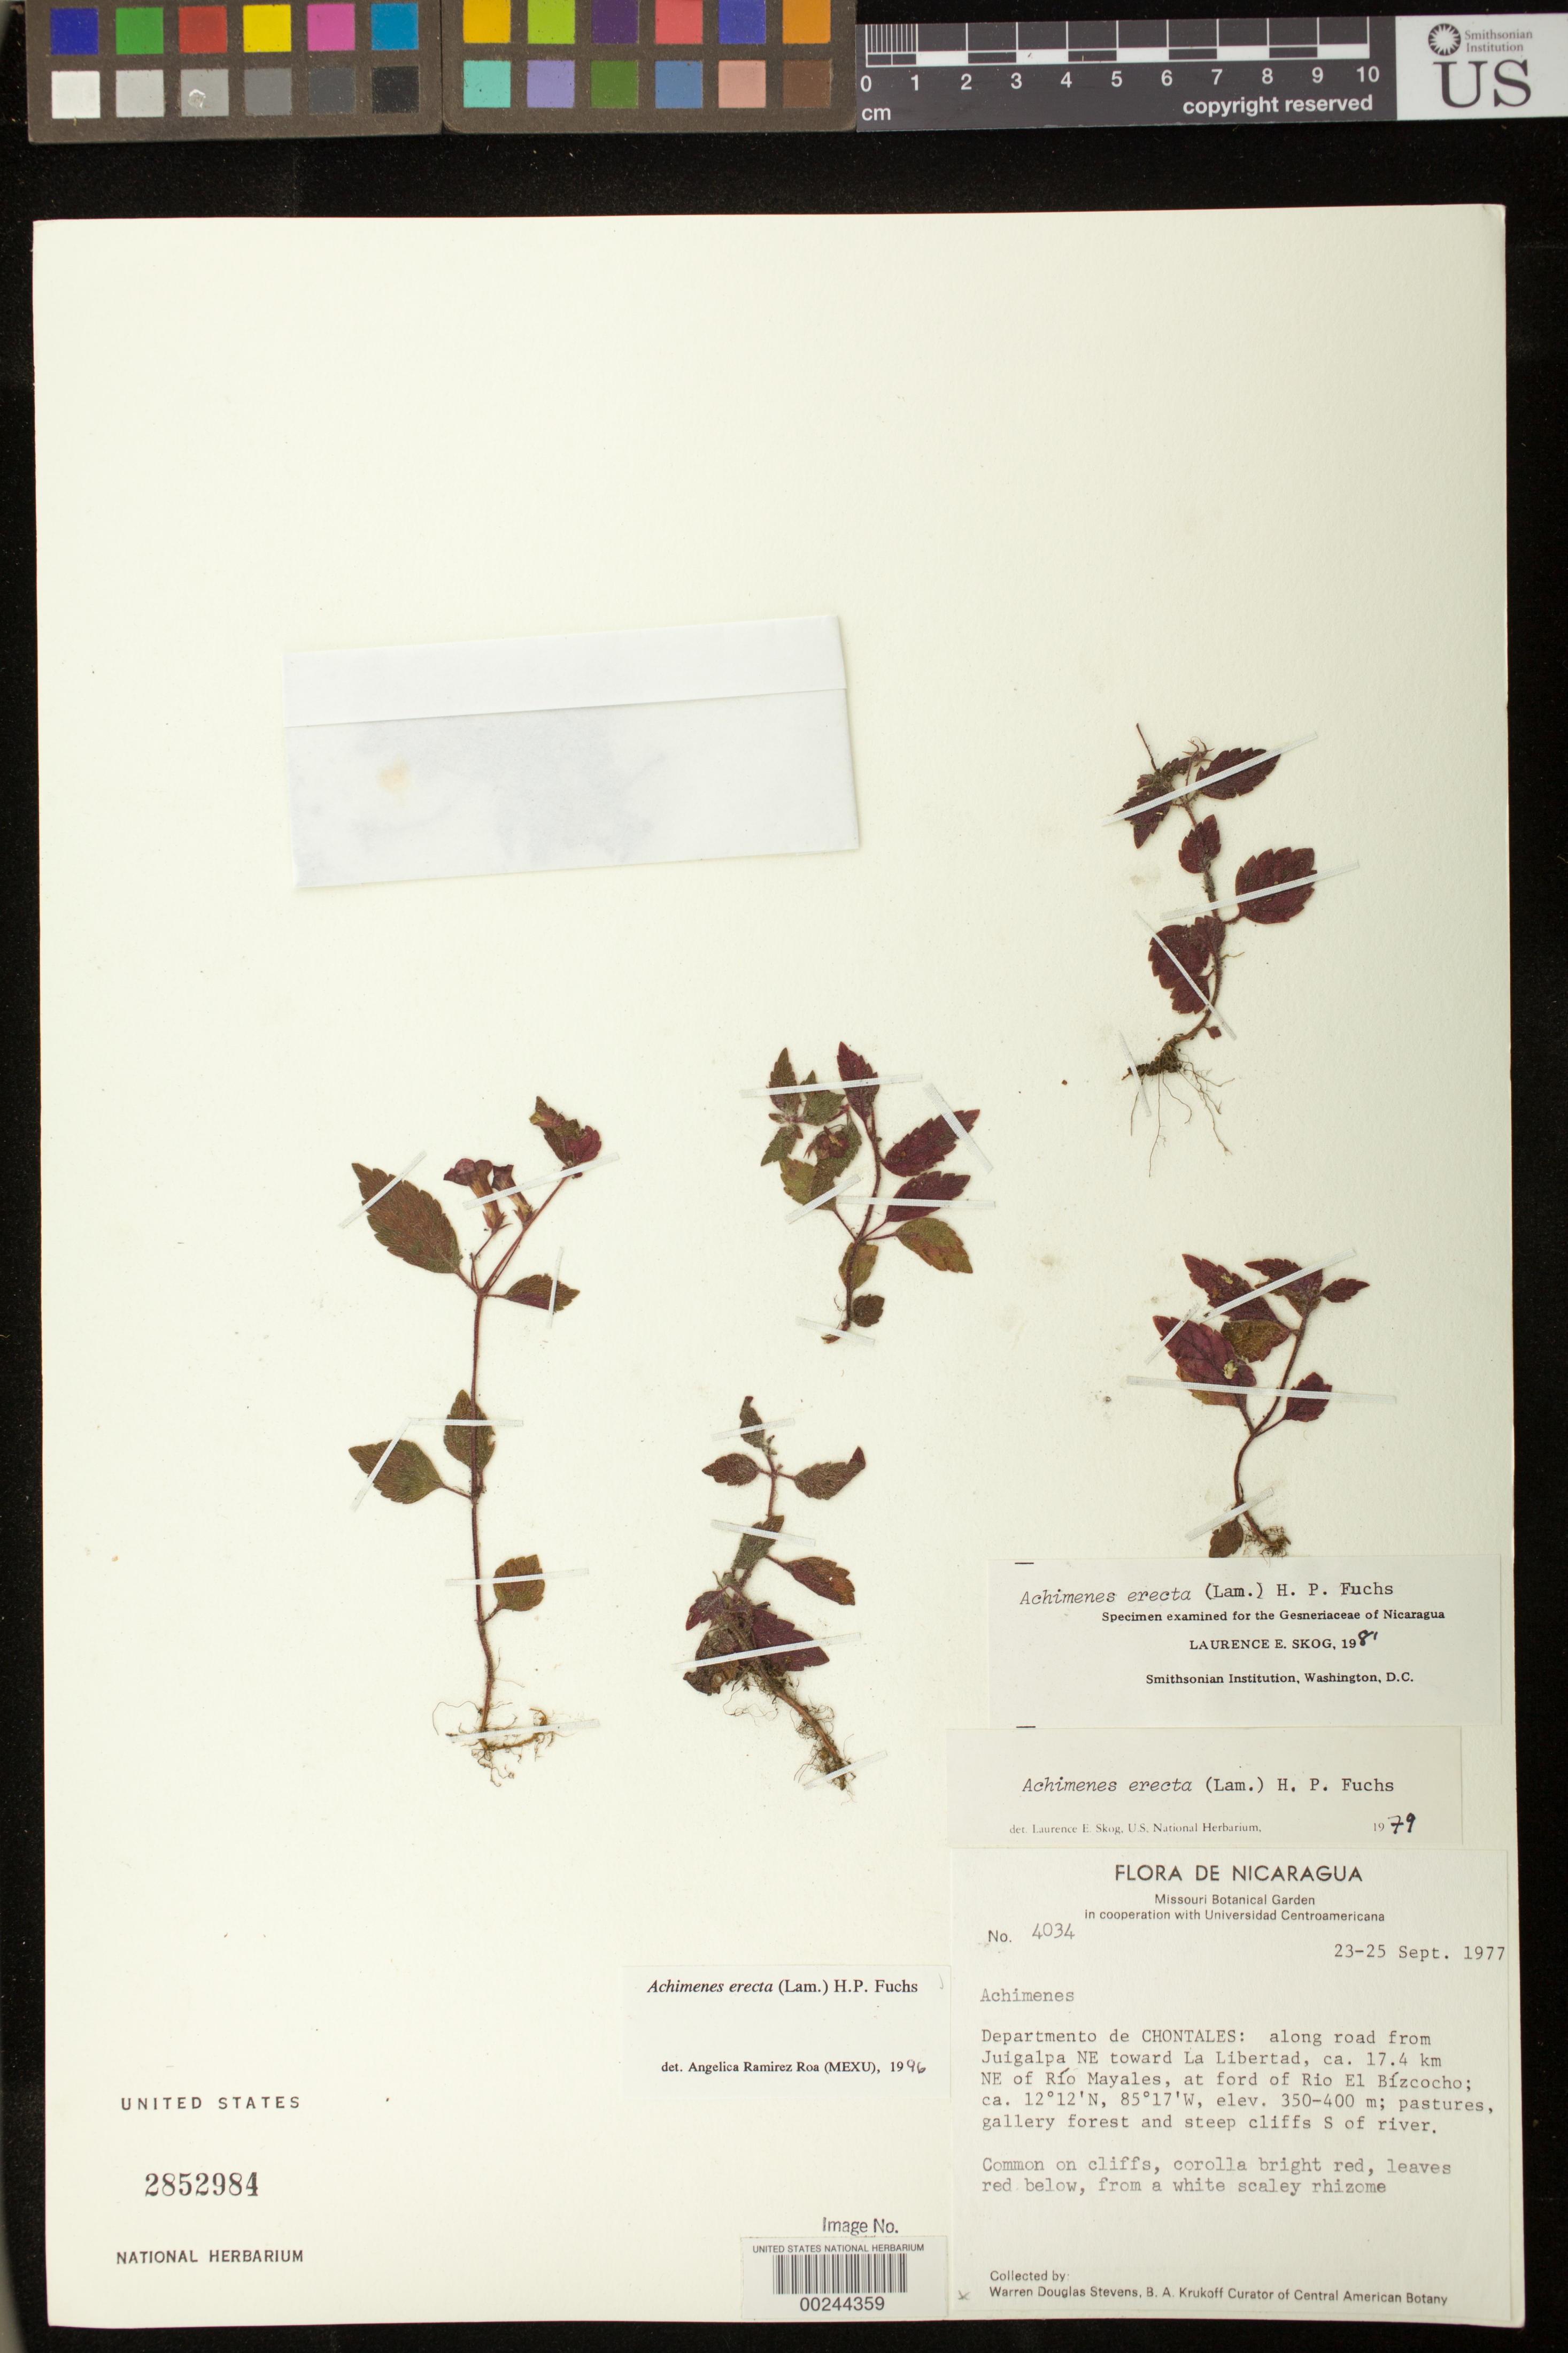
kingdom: Plantae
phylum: Tracheophyta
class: Magnoliopsida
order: Lamiales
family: Gesneriaceae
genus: Achimenes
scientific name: Achimenes erecta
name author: (Lam.) H.P. Fuchs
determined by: Skog, Laurence E.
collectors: W. D. Stevens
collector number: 4034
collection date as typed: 23-25 Sep 1977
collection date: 1977-09-23/1977-09-25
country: Nicaragua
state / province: Chontales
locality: Along road from Juigalpa NE toward La Libertad, ca 17.4 km NE of Río Mayales, at ford of Rio El Bízcocho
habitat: Pastures, gallery forest and steep cliffs S of river; on cliffs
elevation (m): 350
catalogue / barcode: US 2852984